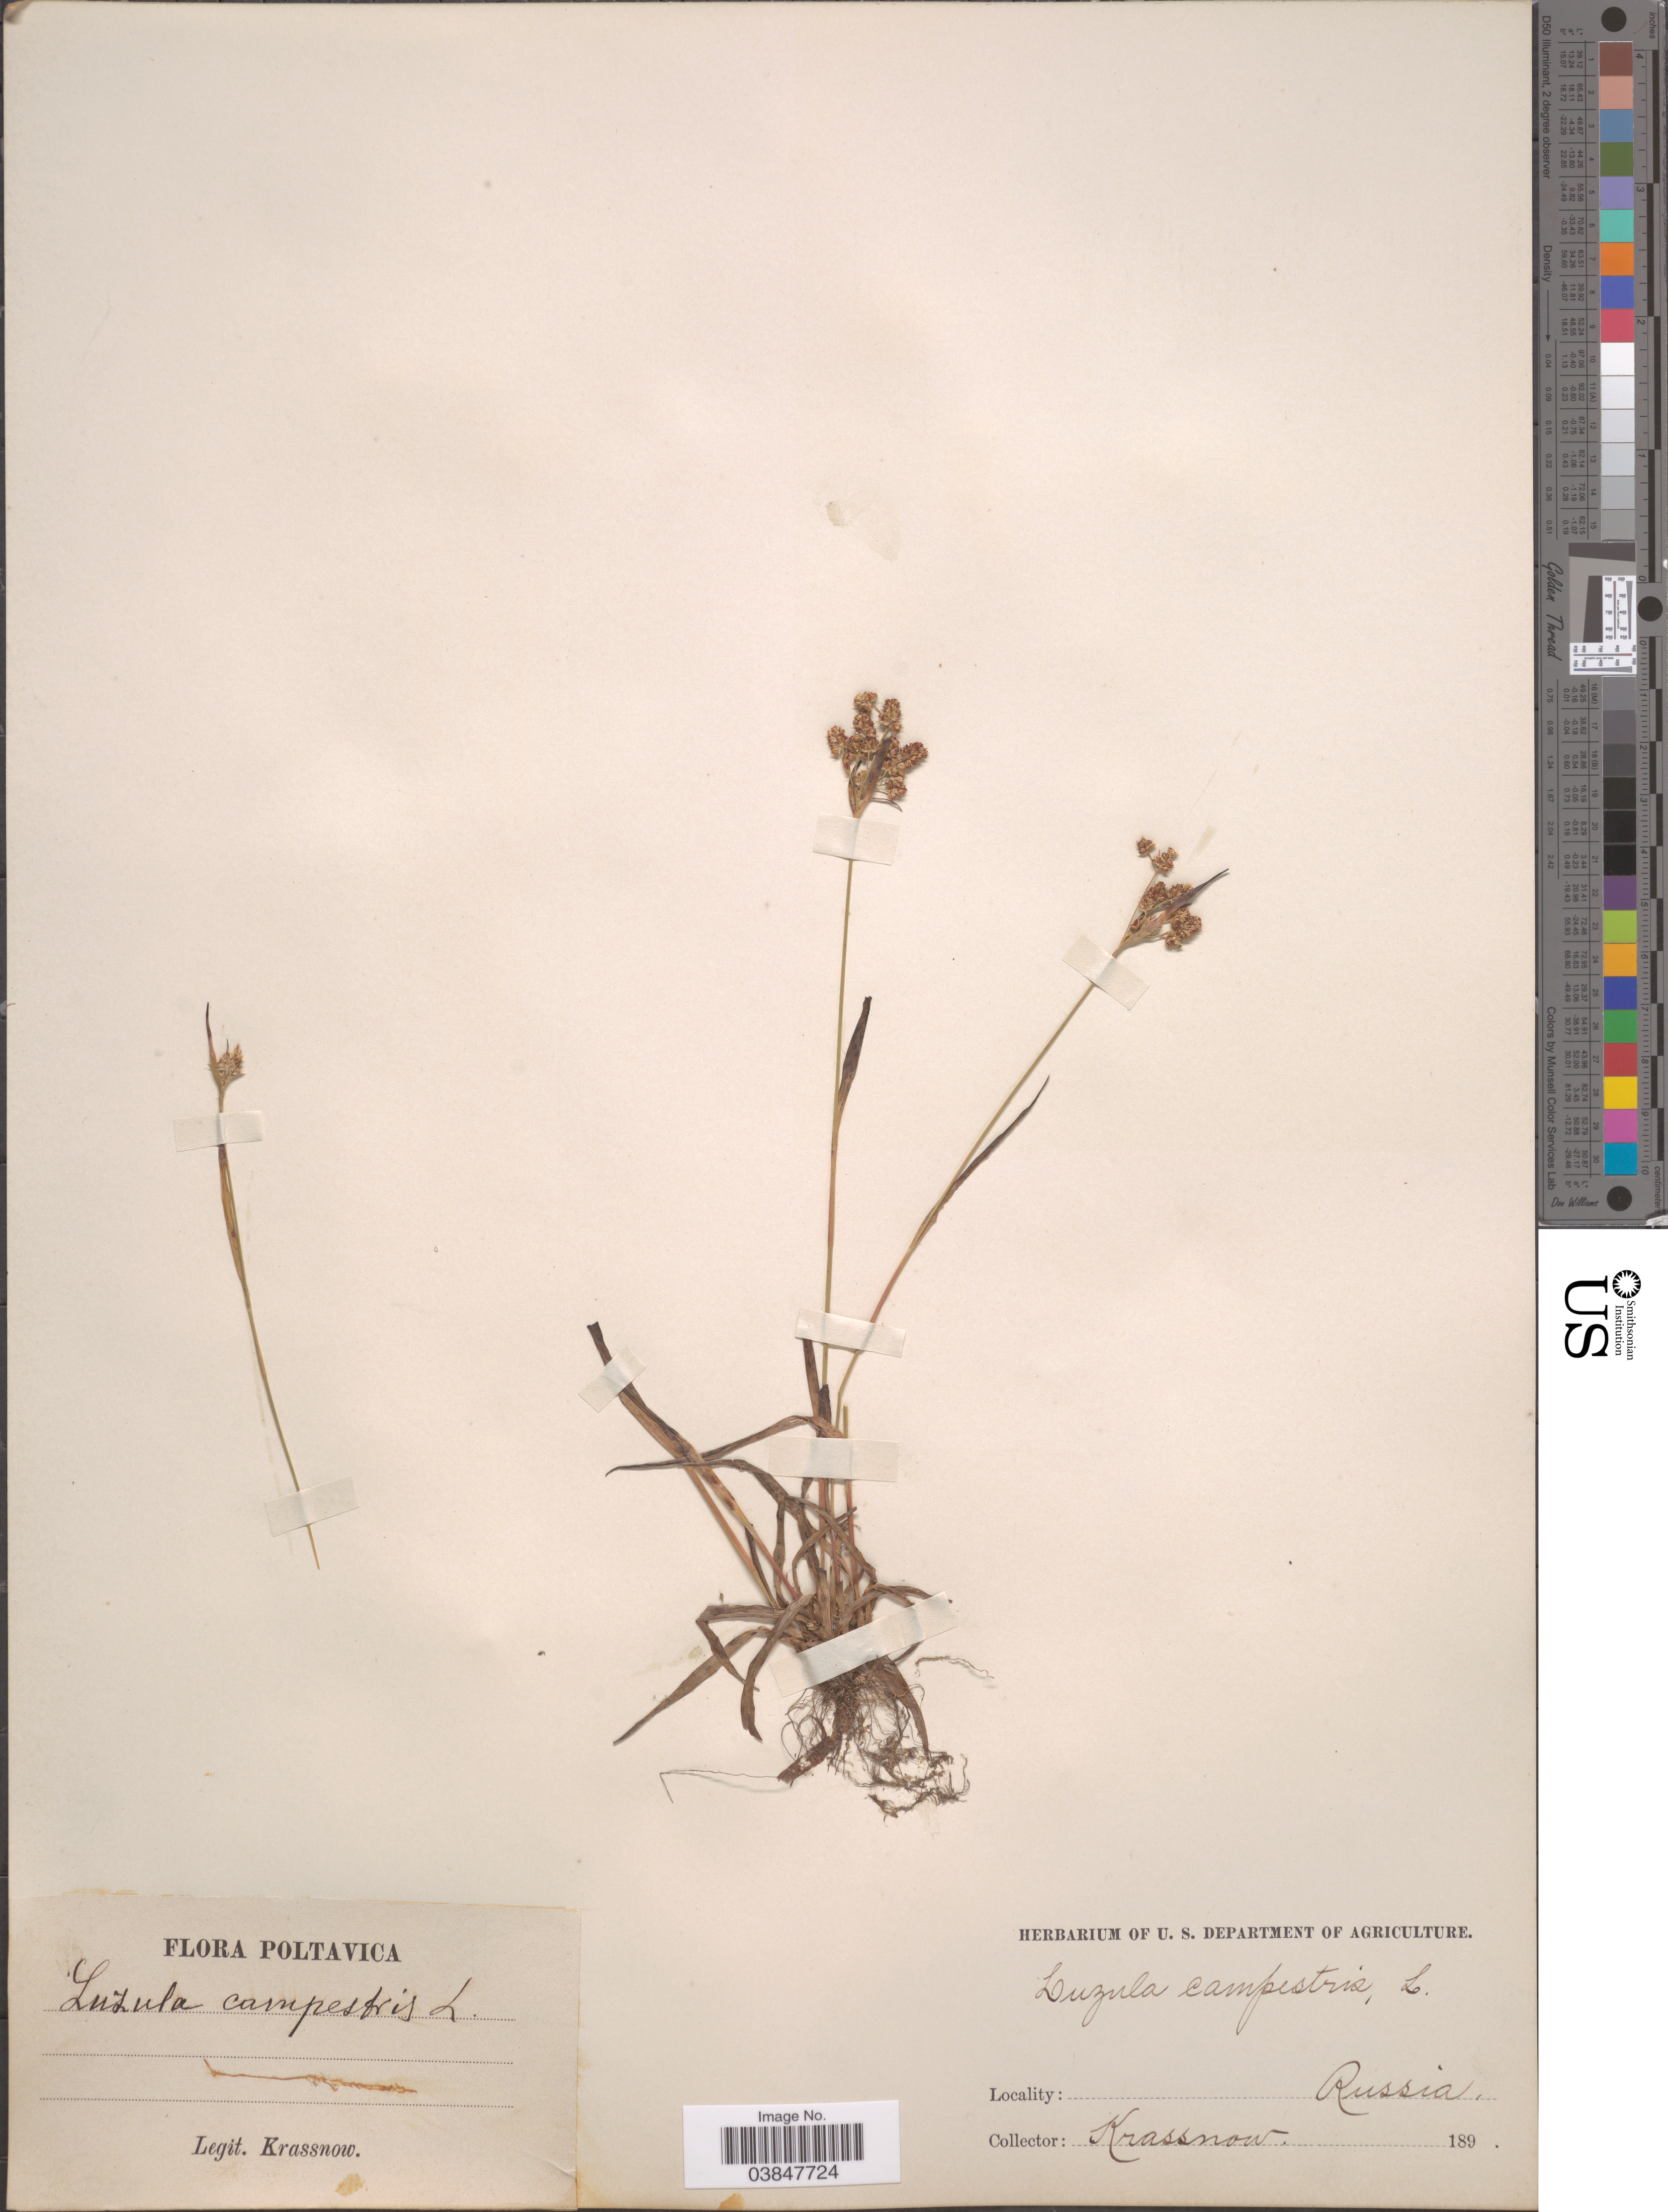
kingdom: Plantae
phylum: Tracheophyta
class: Liliopsida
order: Poales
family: Juncaceae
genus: Luzula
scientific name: Luzula campestris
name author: (L.) DC.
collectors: -. Krassnow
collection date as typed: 189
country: Ukraine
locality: Poltavica.